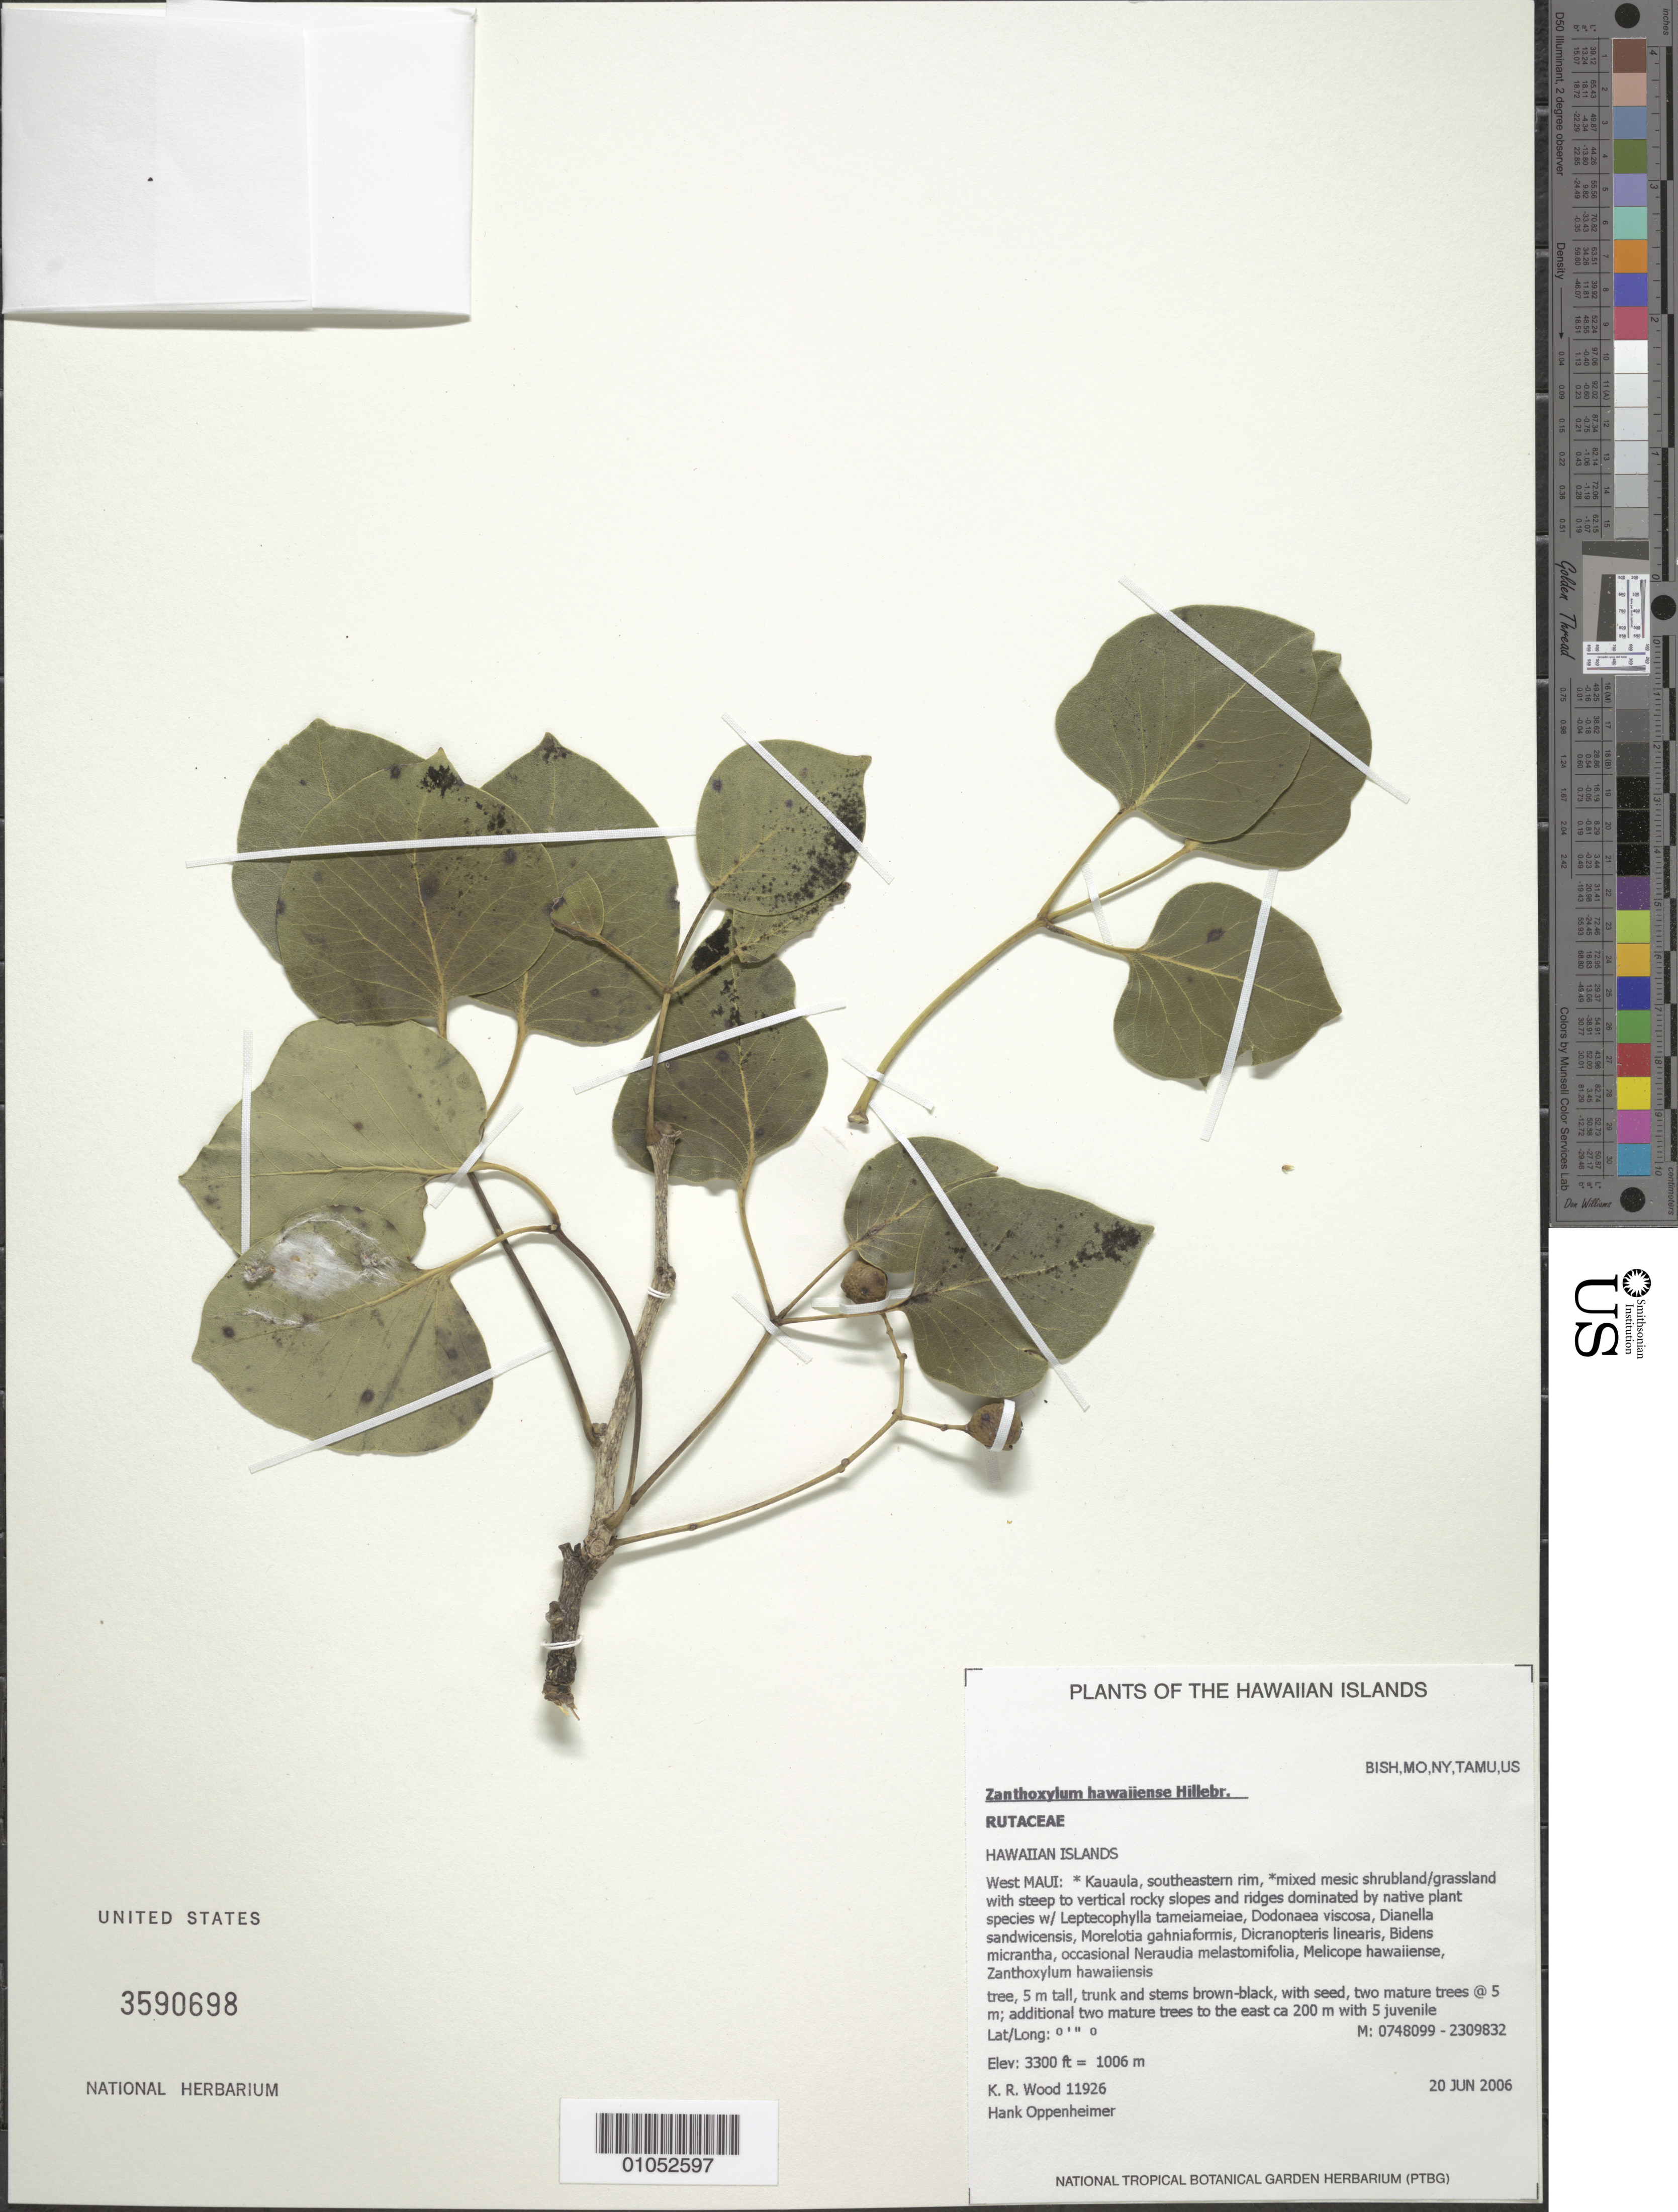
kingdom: Plantae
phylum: Tracheophyta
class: Magnoliopsida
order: Sapindales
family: Rutaceae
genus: Zanthoxylum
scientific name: Zanthoxylum hawaiiense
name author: Hillebr.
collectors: K. R. Wood & H. Oppenheimer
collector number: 11926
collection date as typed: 20 Jun 2006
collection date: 2006-06-20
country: United States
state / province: Hawaii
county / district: Maui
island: Maui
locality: West Maui; Kauaula, southeastern rim.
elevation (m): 1006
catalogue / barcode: US 3590698